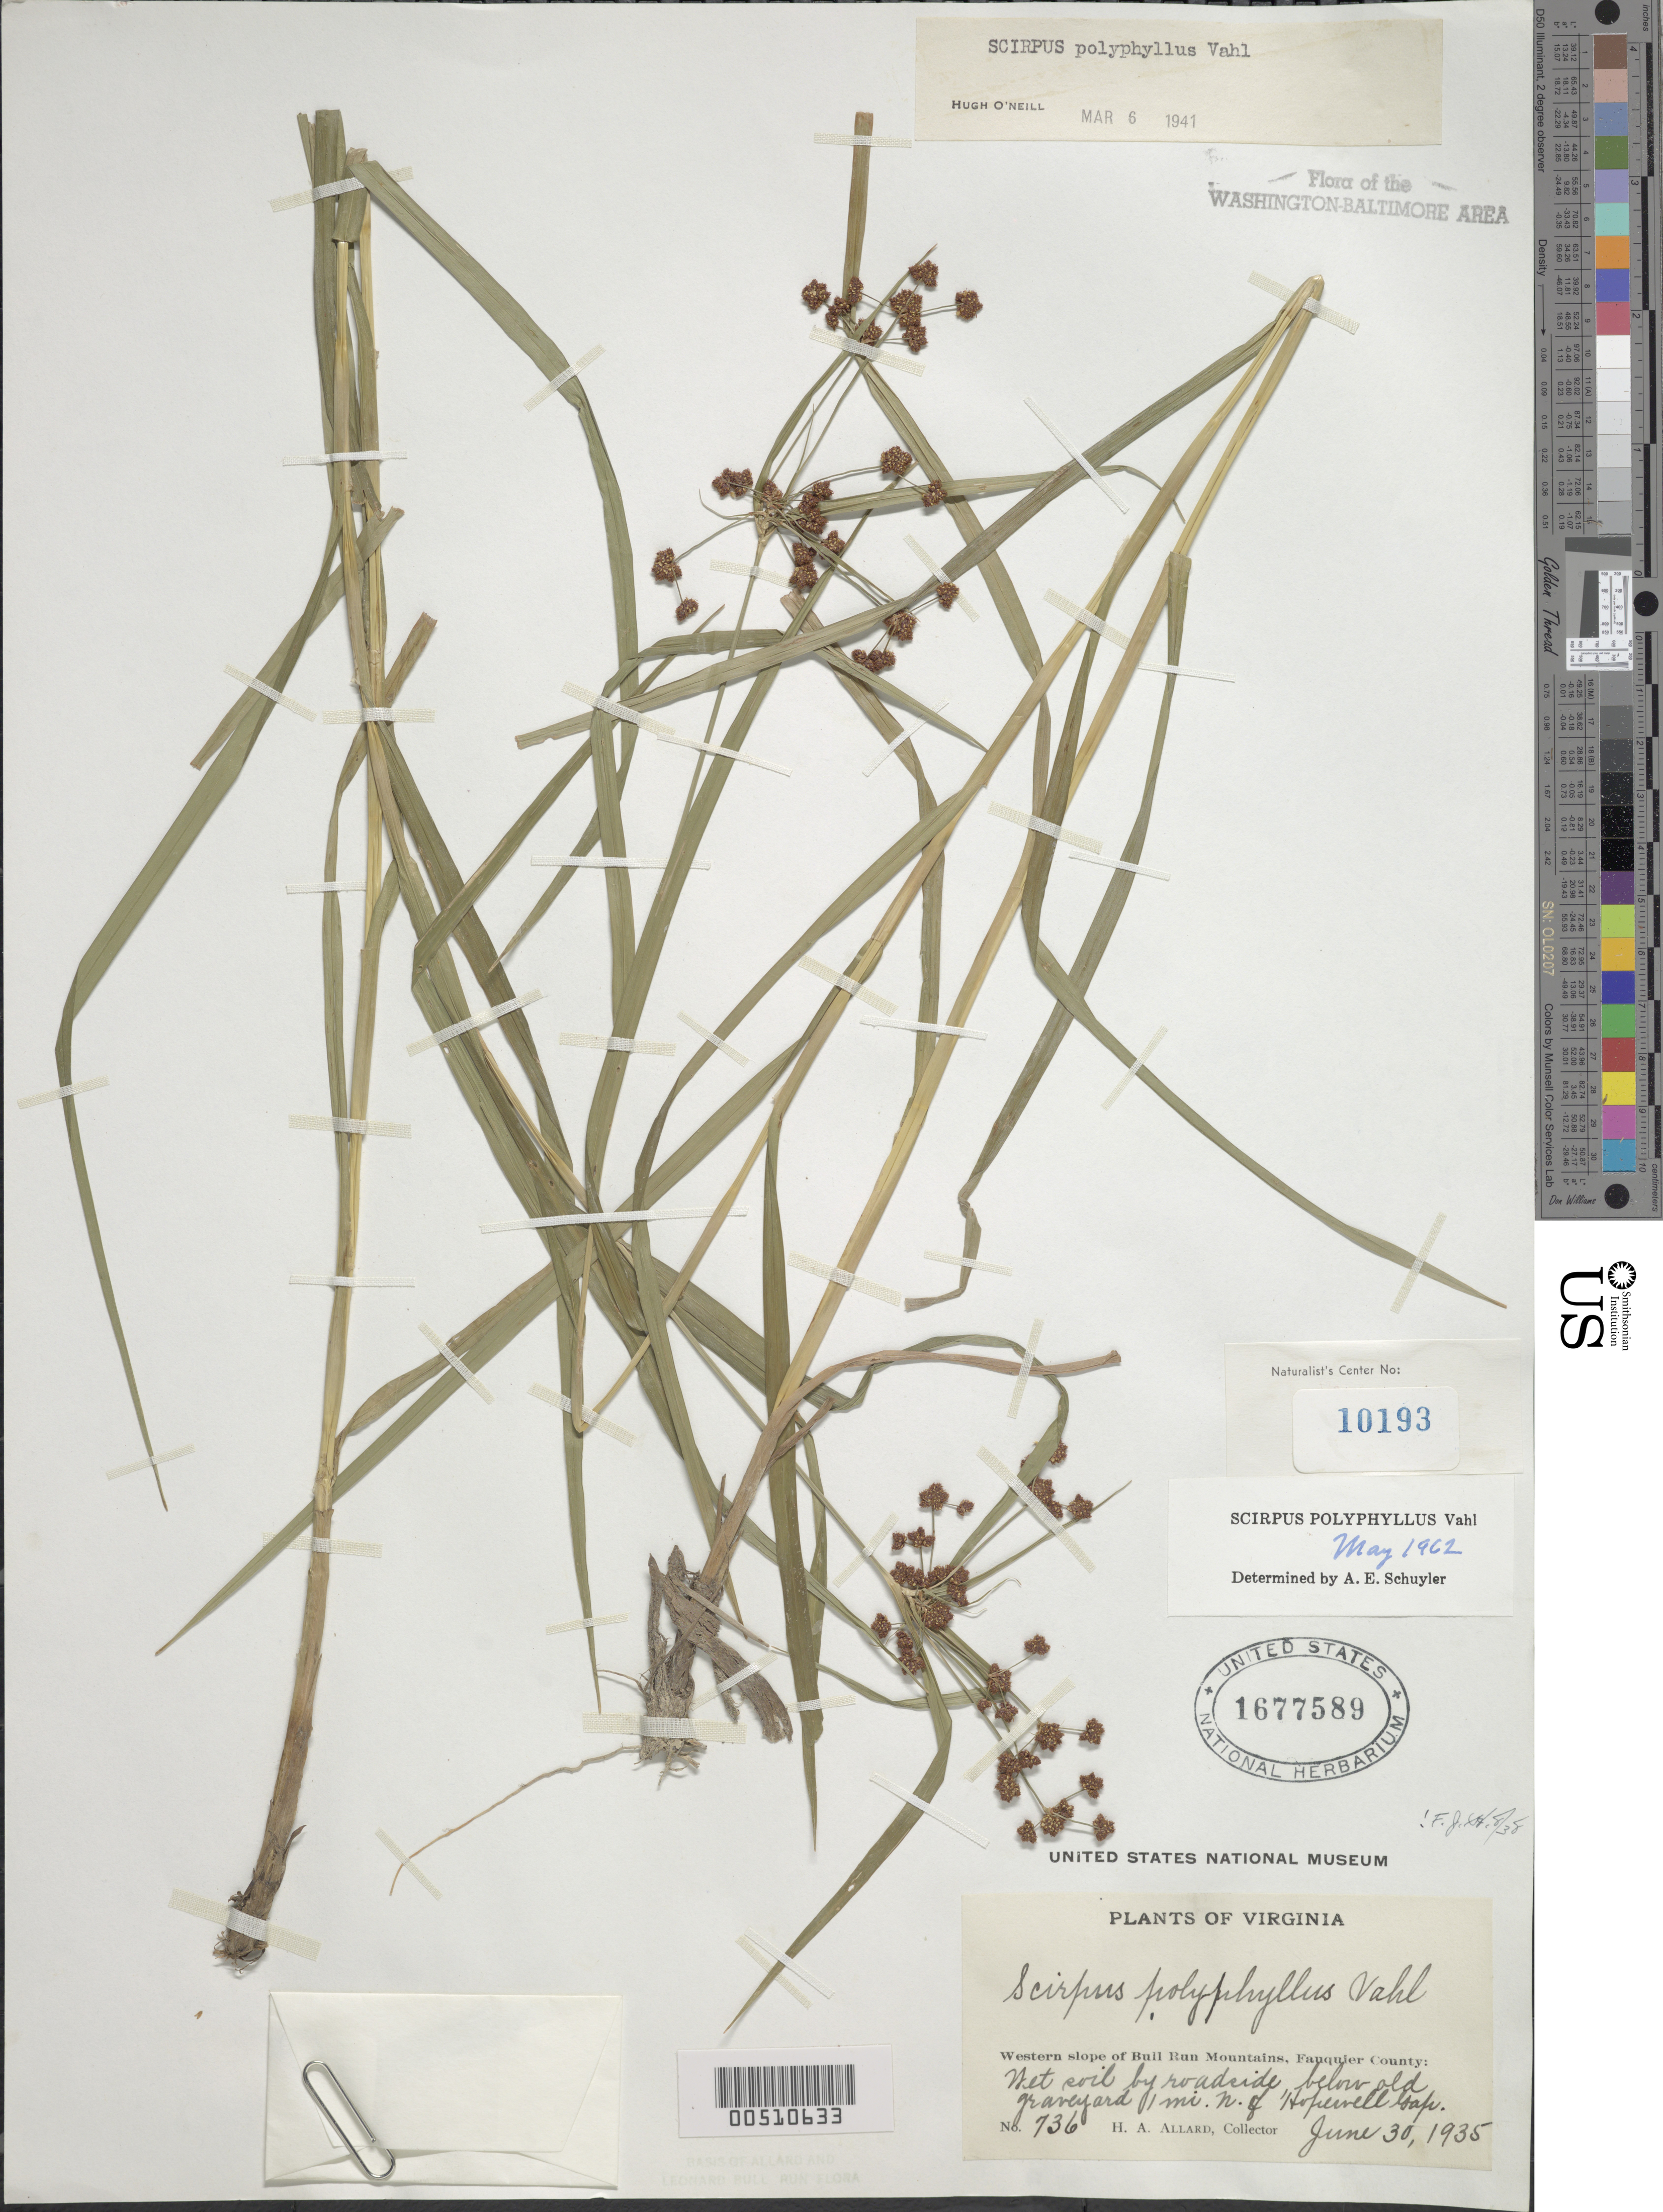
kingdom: Plantae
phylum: Tracheophyta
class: Liliopsida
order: Poales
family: Cyperaceae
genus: Scirpus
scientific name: Scirpus polyphyllus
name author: Vahl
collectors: H. A. Allard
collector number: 736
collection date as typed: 30 Jun 1935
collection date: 1935-06-30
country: United States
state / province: Virginia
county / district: Fauquier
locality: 1 mi. N of Hopewell Gap, W slope of Bull Run Mts. Bull Run Mts.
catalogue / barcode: US 1677589